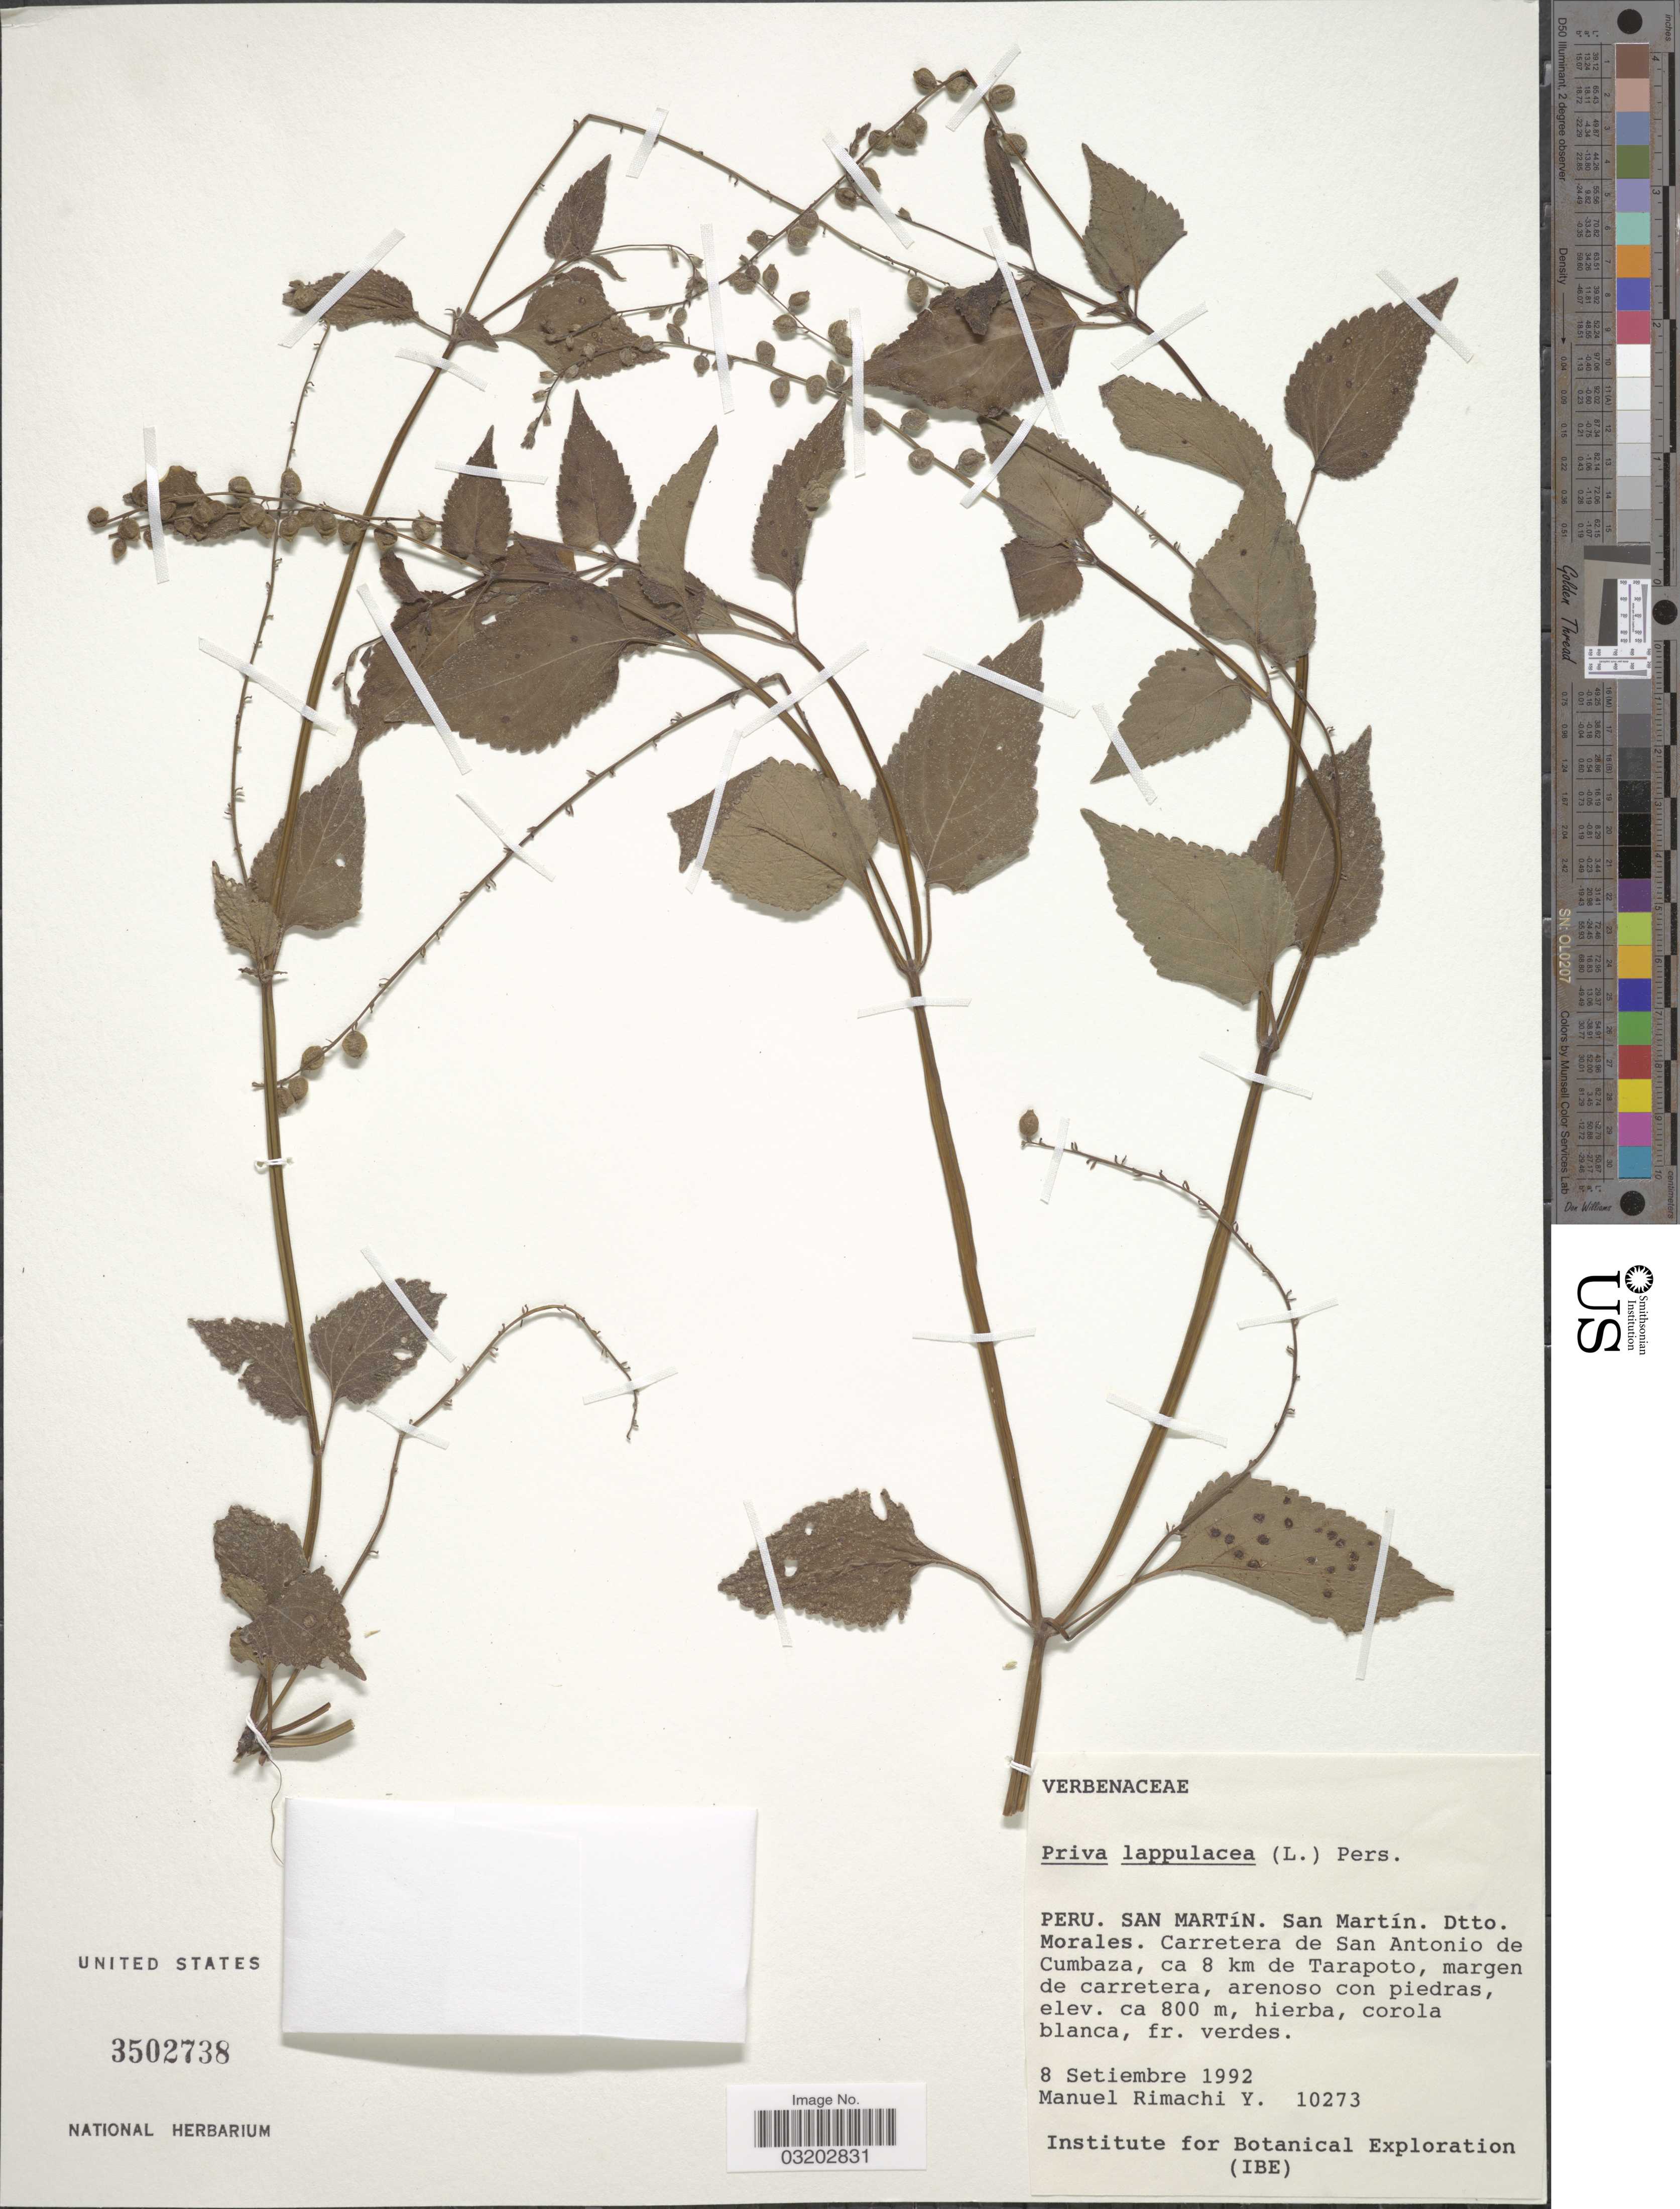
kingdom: Plantae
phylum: Tracheophyta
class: Magnoliopsida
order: Lamiales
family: Verbenaceae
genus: Priva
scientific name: Priva lappulacea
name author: (L.) Pers.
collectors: M. Rimachi Y.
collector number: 10273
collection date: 1992-09-08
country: Peru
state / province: San Martín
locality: San Martín. Dtto. Morales. Carretera de San Antonio de Cumbaza, ca 8 km de Tarapoto, amrgen de carretera.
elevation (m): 800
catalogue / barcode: US 3502738